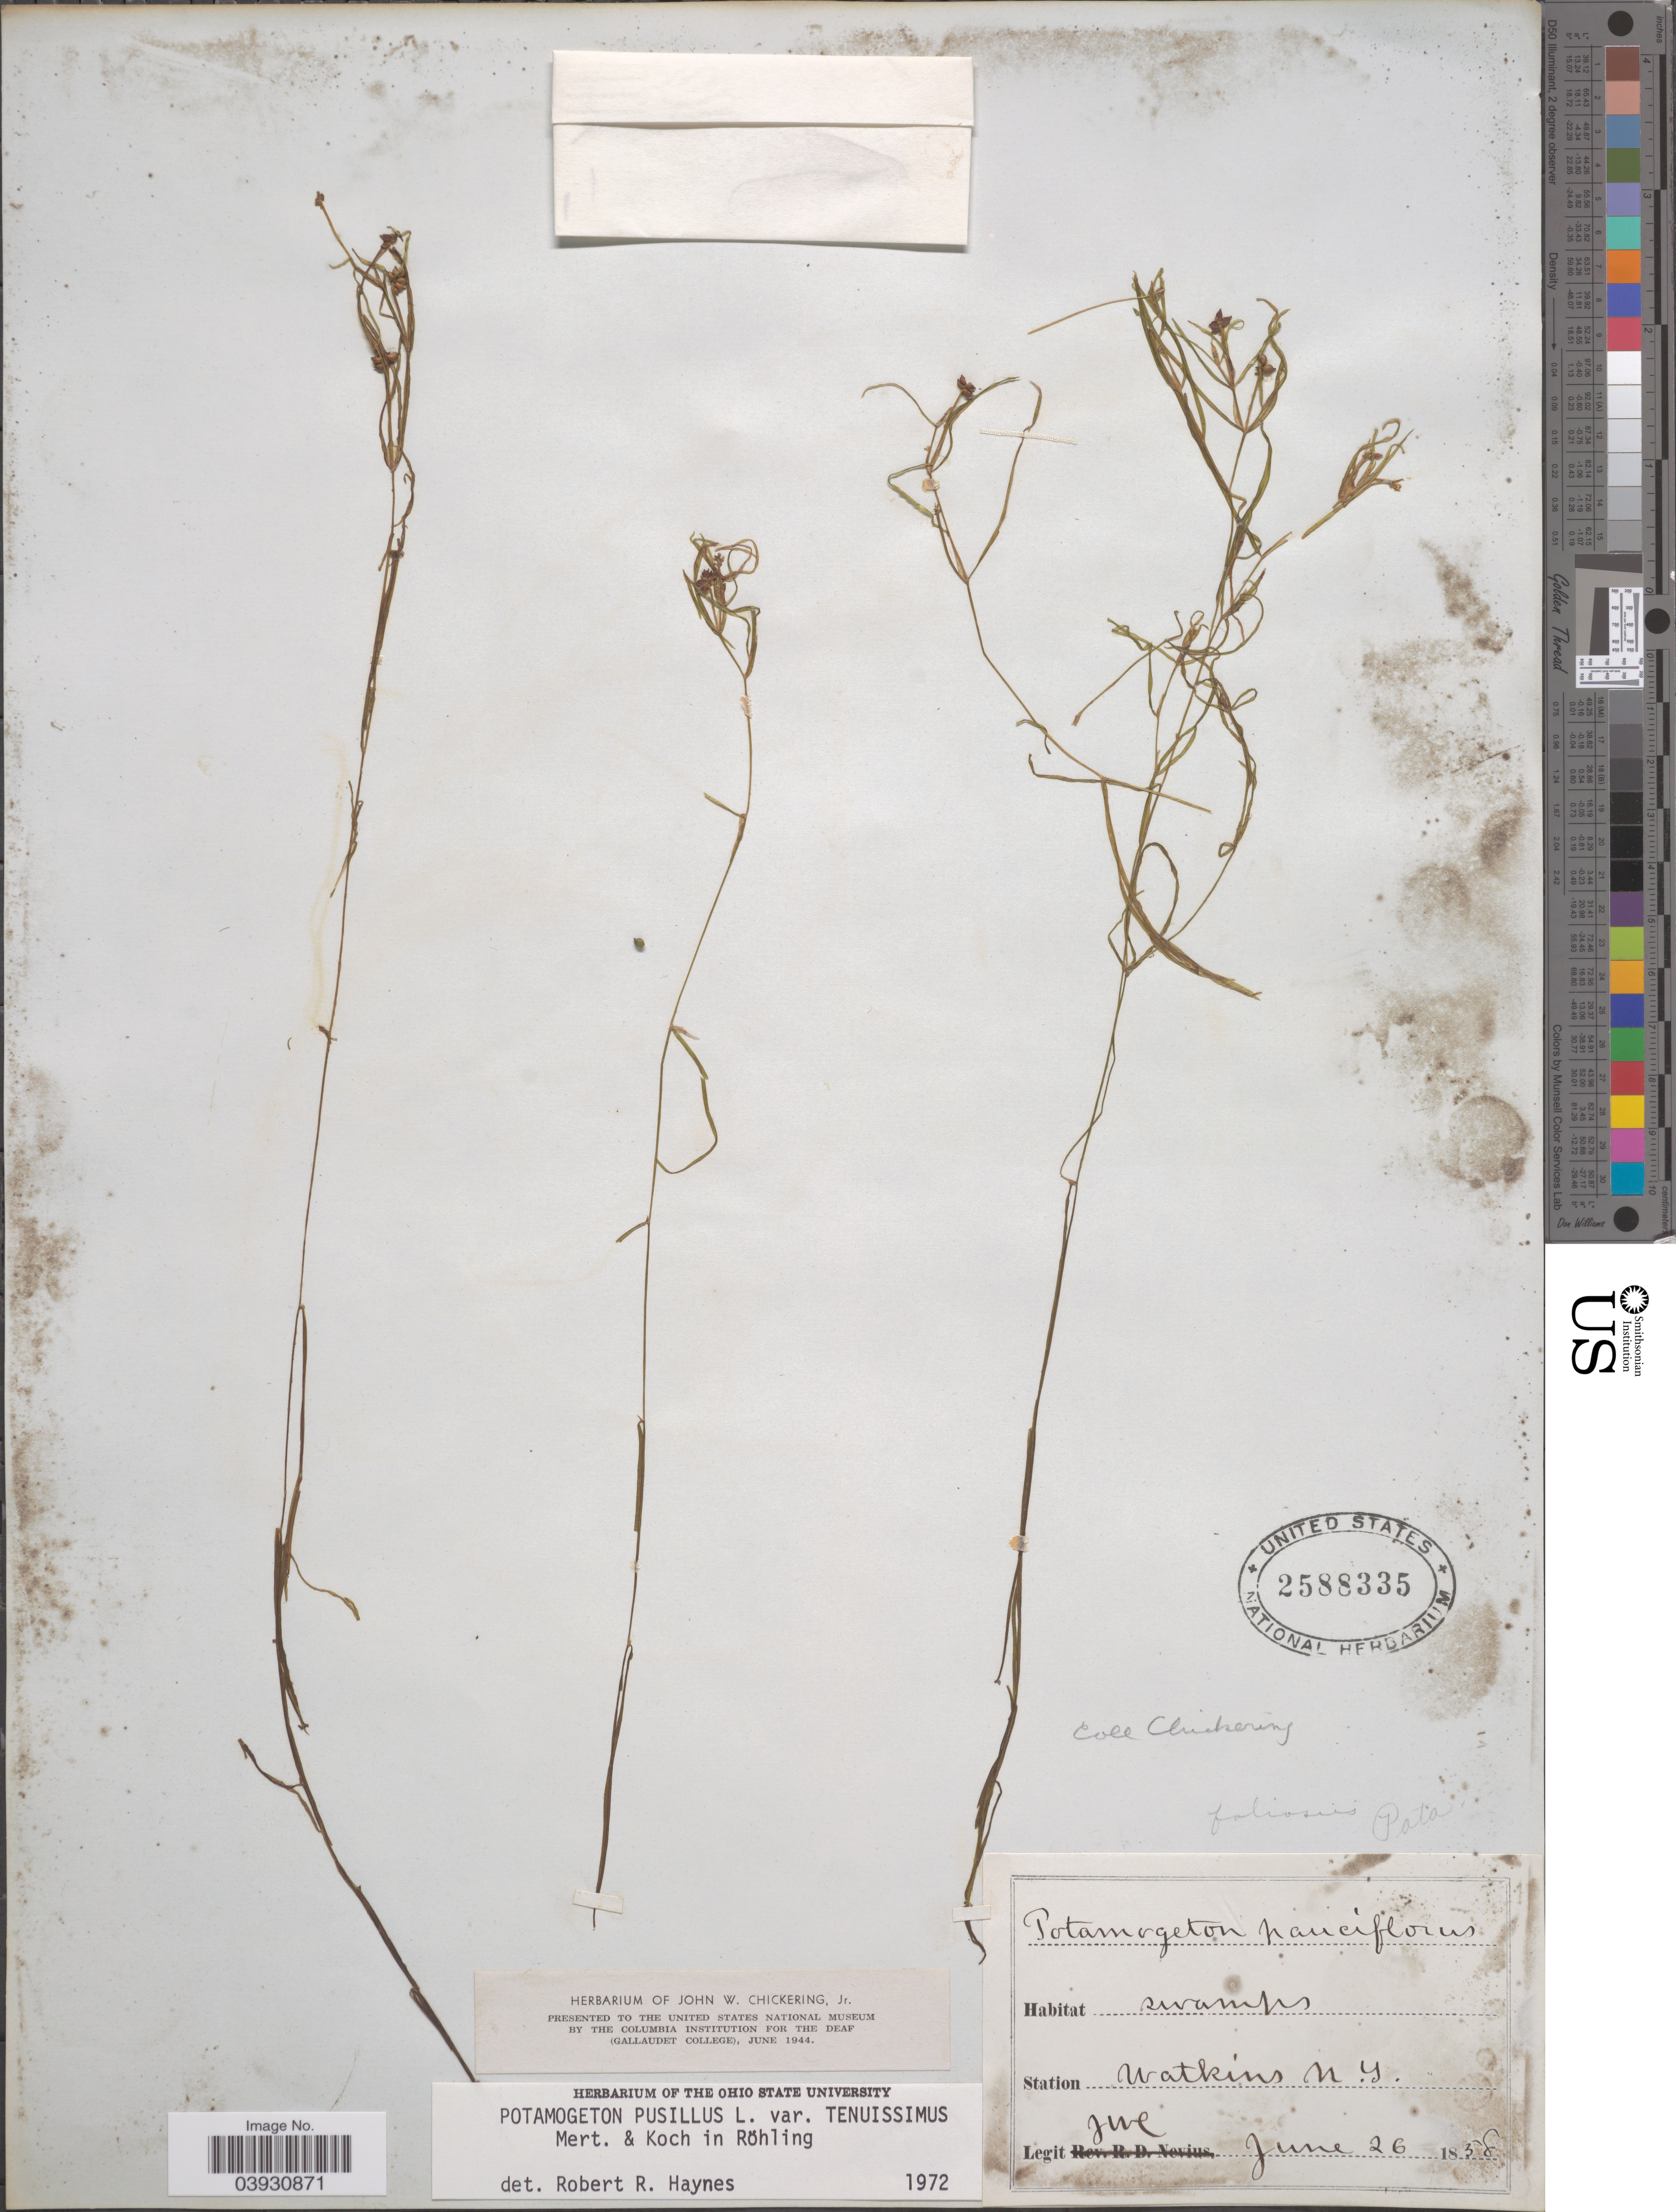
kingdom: Plantae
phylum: Tracheophyta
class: Liliopsida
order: Alismatales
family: Potamogetonaceae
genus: Potamogeton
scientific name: Potamogeton pusillus subsp. tenuissimus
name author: Mert. & W.D.J. Koch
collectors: J. Chickering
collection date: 1858-06-26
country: United States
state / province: New York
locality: Station Watkins.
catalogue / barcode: US 2588335